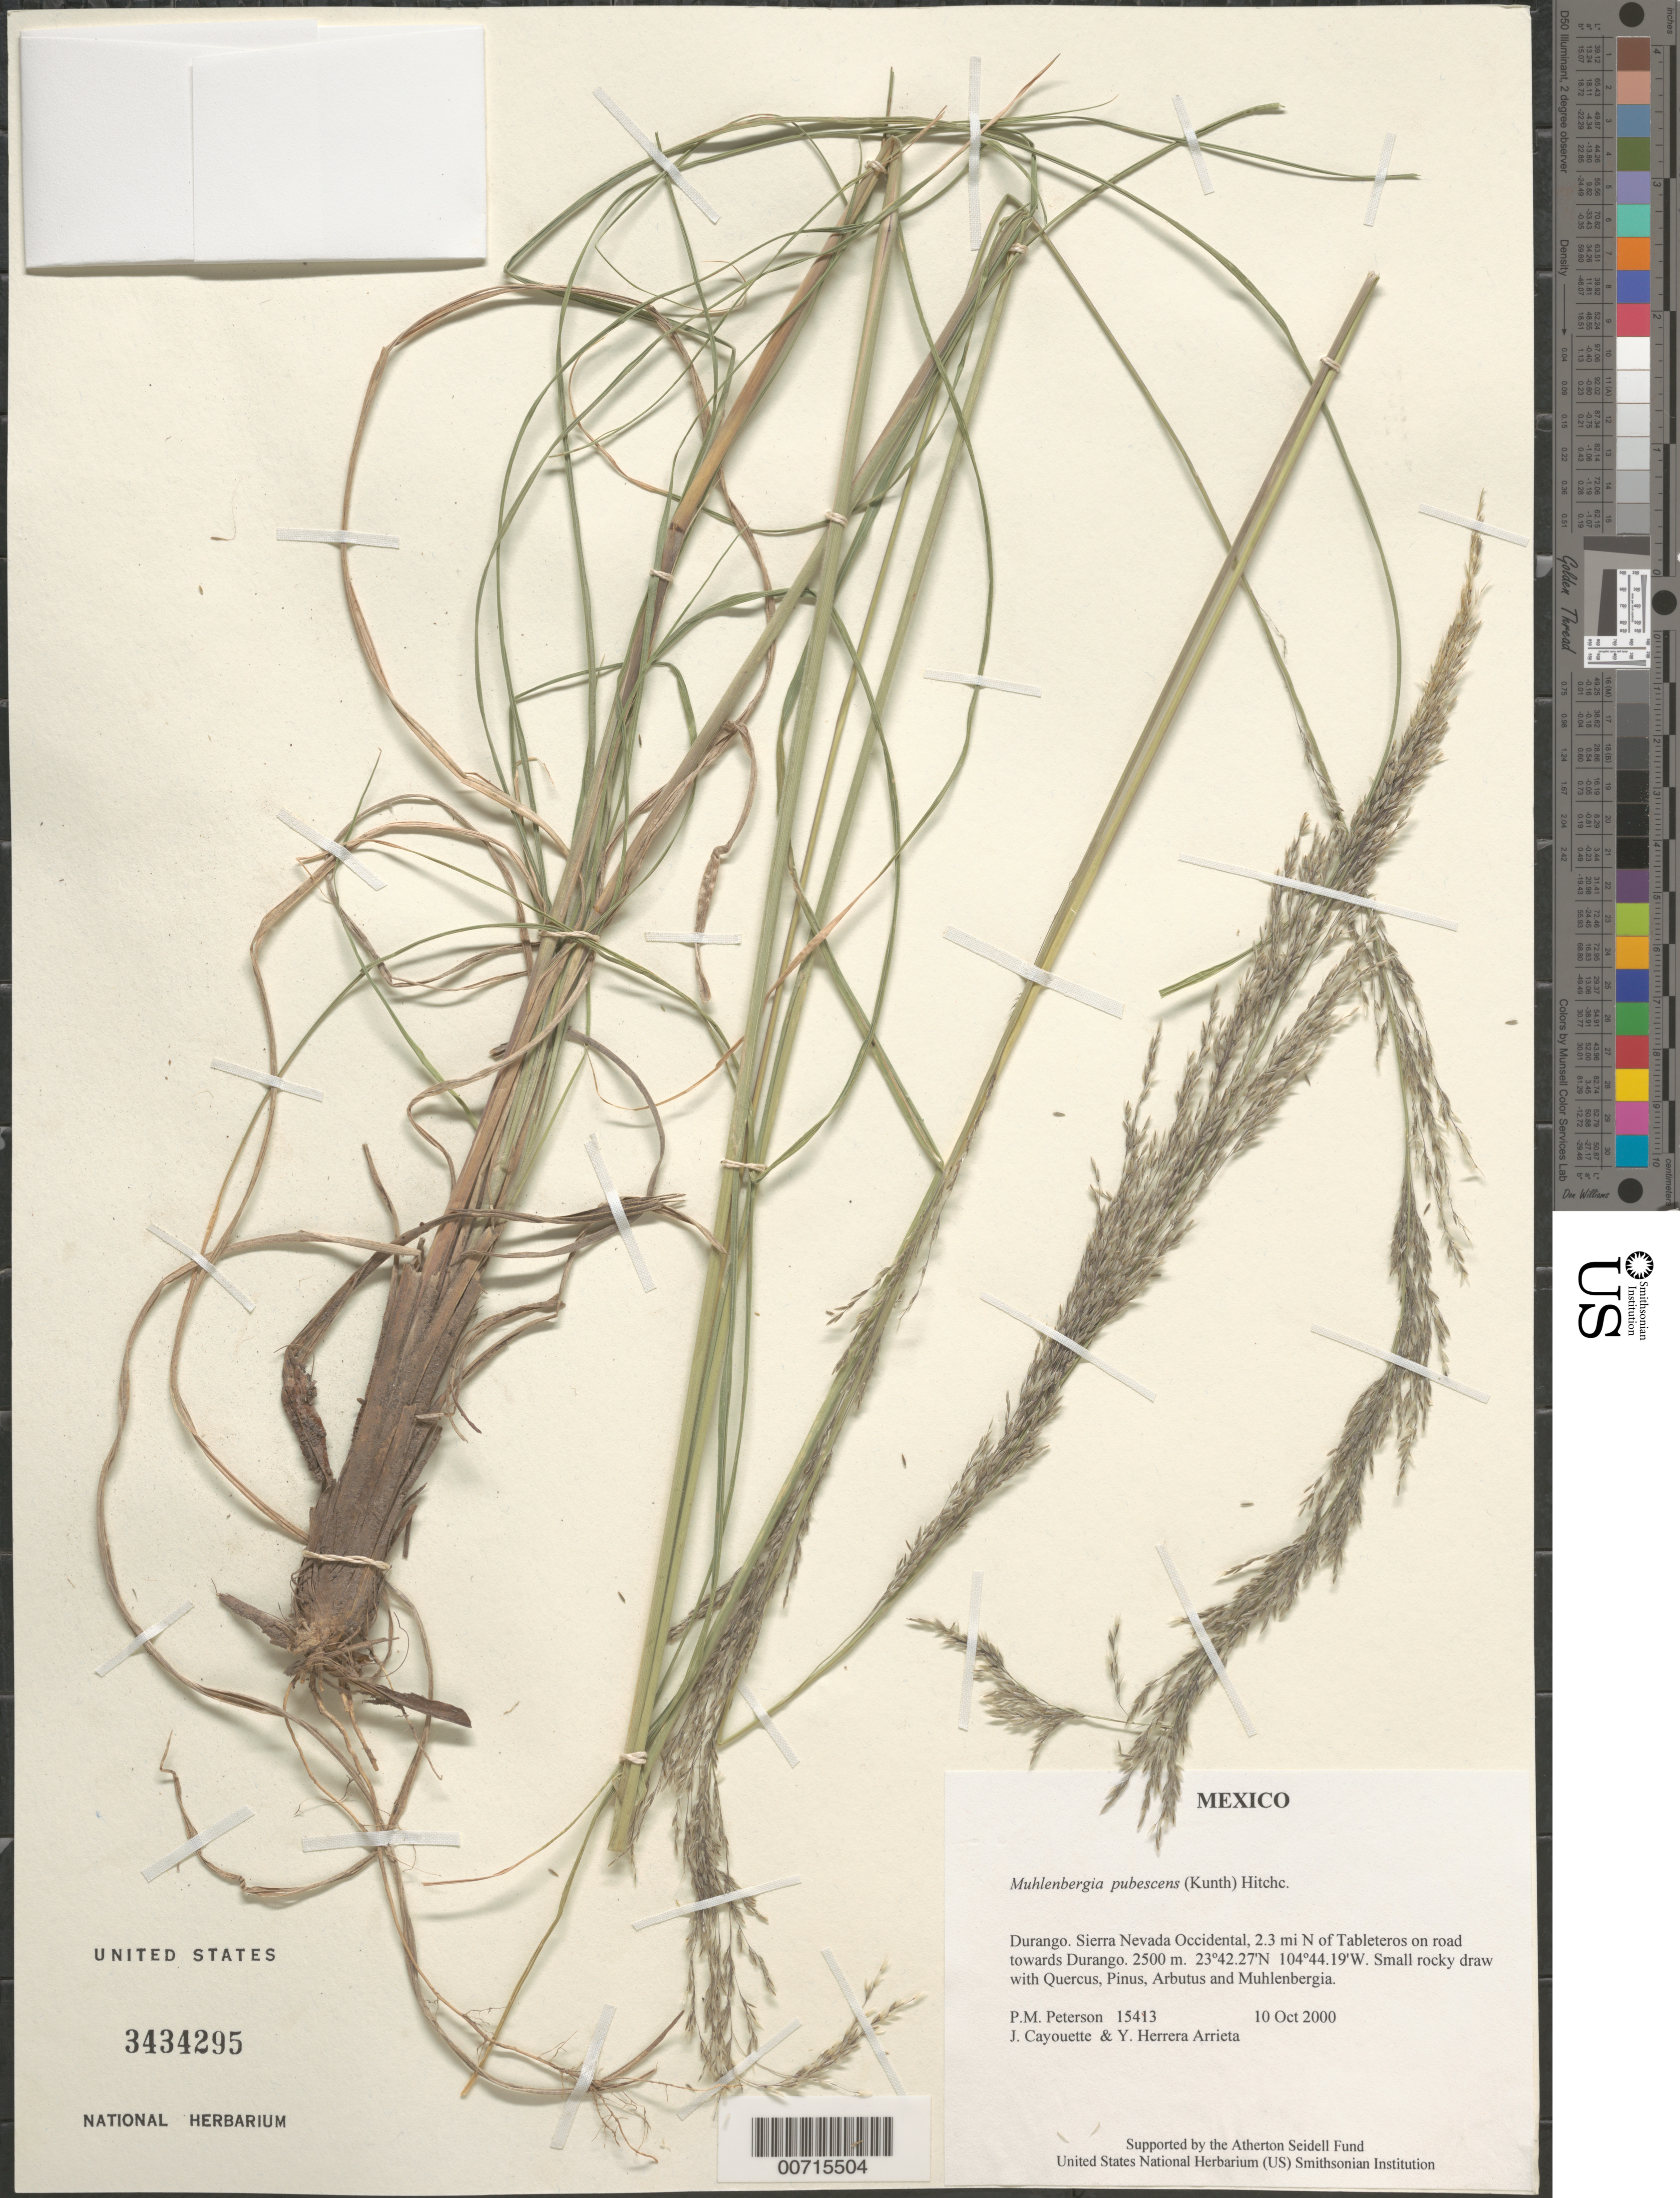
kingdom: Plantae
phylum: Tracheophyta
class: Liliopsida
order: Poales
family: Poaceae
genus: Muhlenbergia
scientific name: Muhlenbergia pubescens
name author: (Kunth) Hitchc.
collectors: P. M. Peterson, J. Cayouette & Y. Herrera Arrieta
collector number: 15413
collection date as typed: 10 Oct 2000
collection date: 2000-10-10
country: Mexico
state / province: Durango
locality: Sierra Nevada Occidental, 2.3 mi N of Tableteros on road towards Durango.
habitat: Small rocky draw with Quercus, Pinus, Arbutus and Muhlenbergia.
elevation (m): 2500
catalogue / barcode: US 3434295